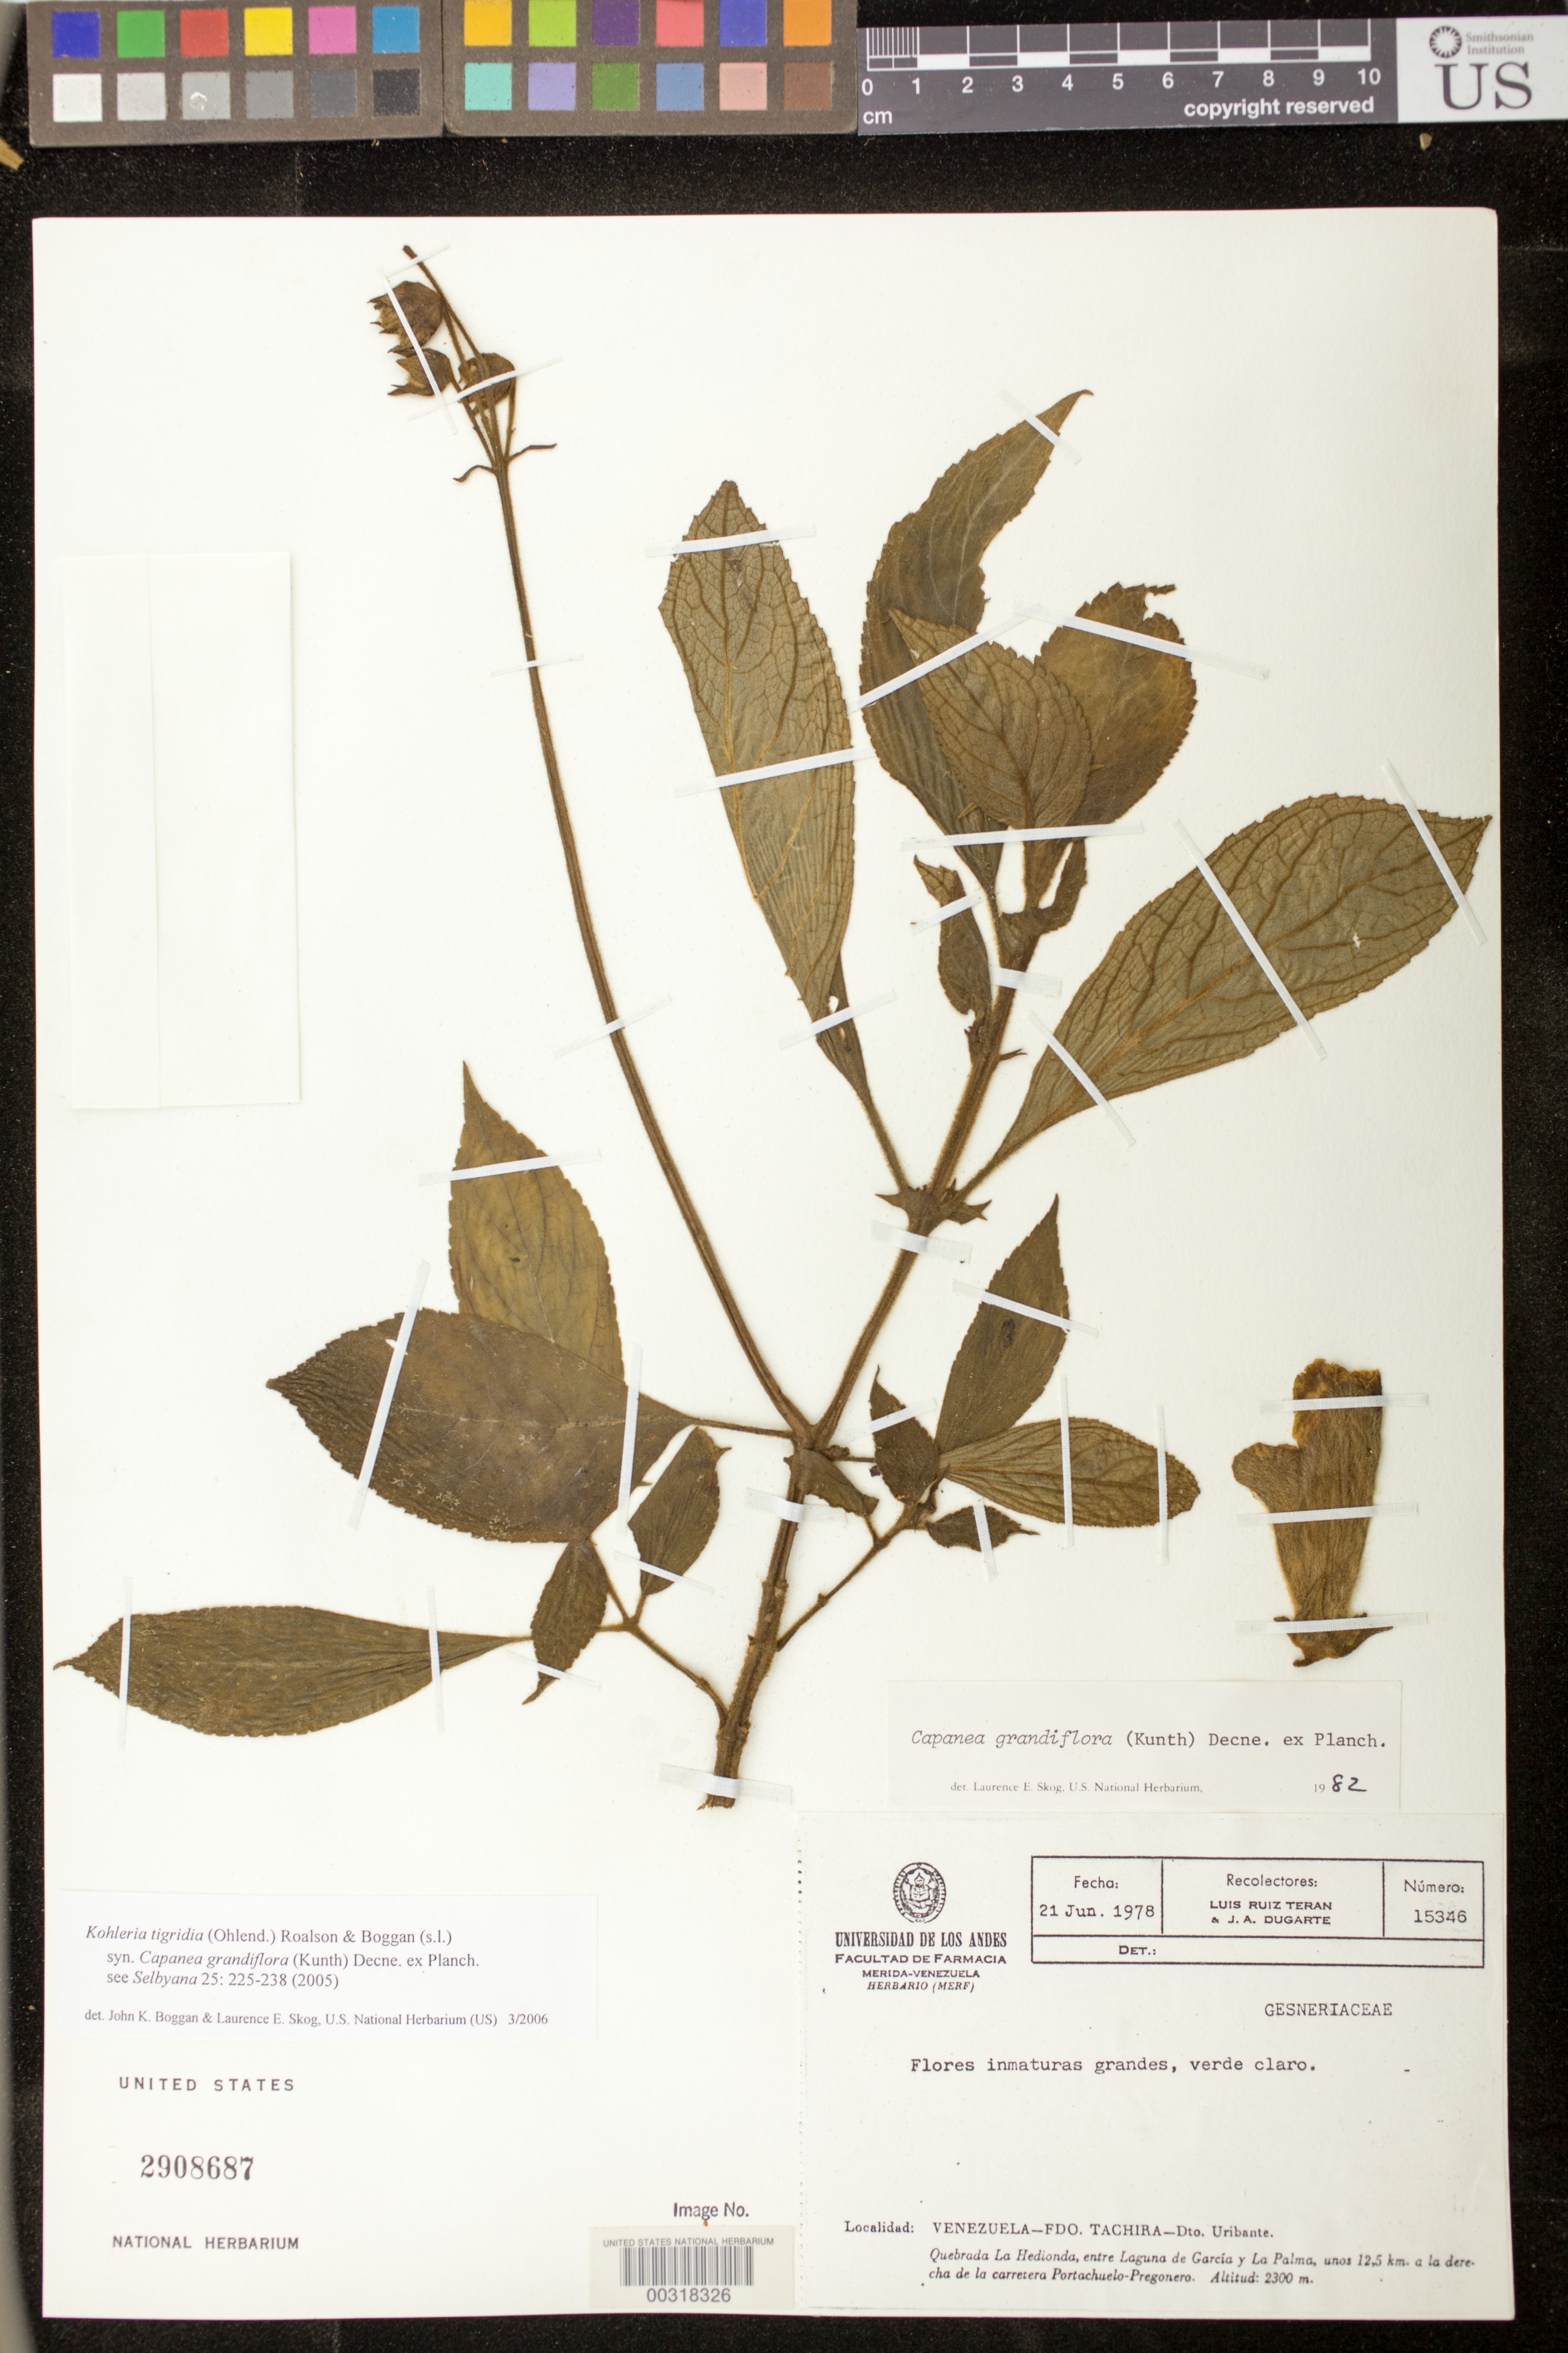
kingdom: Plantae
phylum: Tracheophyta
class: Magnoliopsida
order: Lamiales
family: Gesneriaceae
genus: Kohleria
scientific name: Kohleria tigridia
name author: (Ohlend.) Roalson & Boggan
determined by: Boggan, J. K.; Skog, L. E.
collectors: L. E. Ruíz-Terán & J. Dugarte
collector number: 15346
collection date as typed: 21 Jun 1978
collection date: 1978-06-21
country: Venezuela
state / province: Táchira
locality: Dist. Uribante, Quebrada La Hedionda, between Laguna de Garcia and La Palma, 12.5 km to the right of Portachuelo-Pregonero hwy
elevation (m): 2300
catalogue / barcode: US 2908687